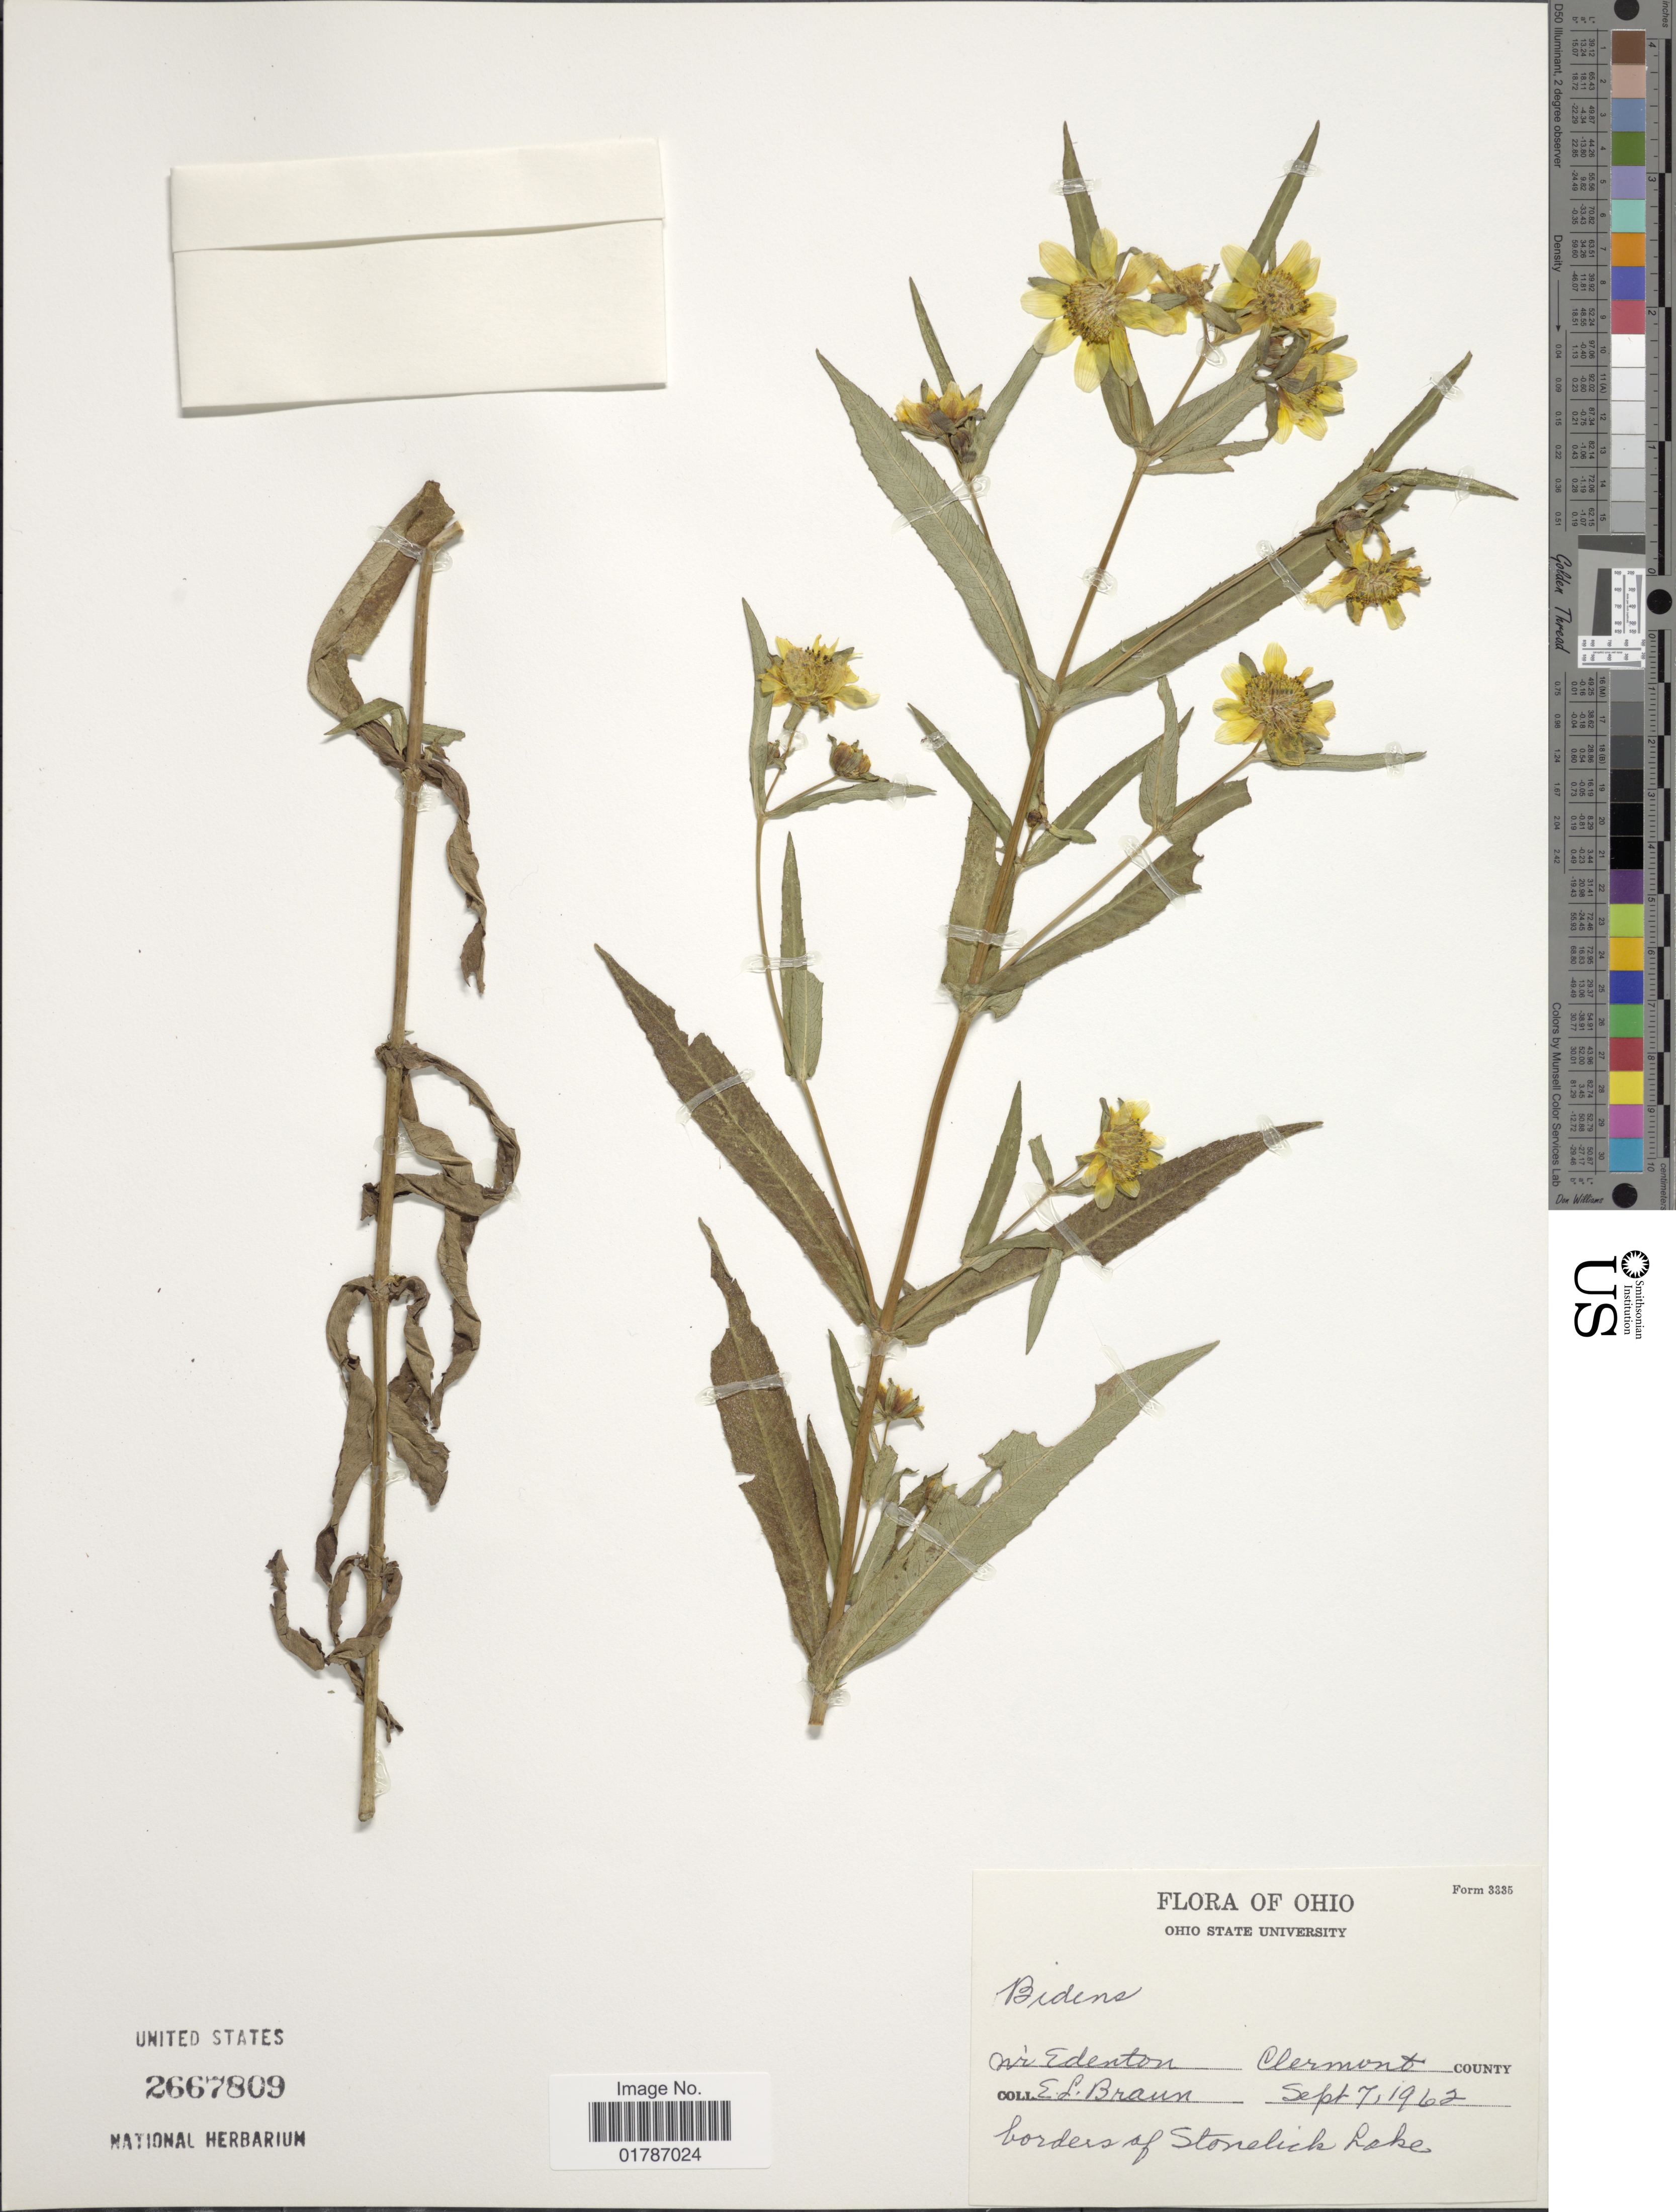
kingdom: Plantae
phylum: Tracheophyta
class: Magnoliopsida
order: Asterales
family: Asteraceae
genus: Bidens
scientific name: Bidens sp.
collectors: E. L. Braun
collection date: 1962-09-07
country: United States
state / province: Ohio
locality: Nr Edenton, Clermont County, Borders of Stonelick Lake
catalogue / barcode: US 2667809